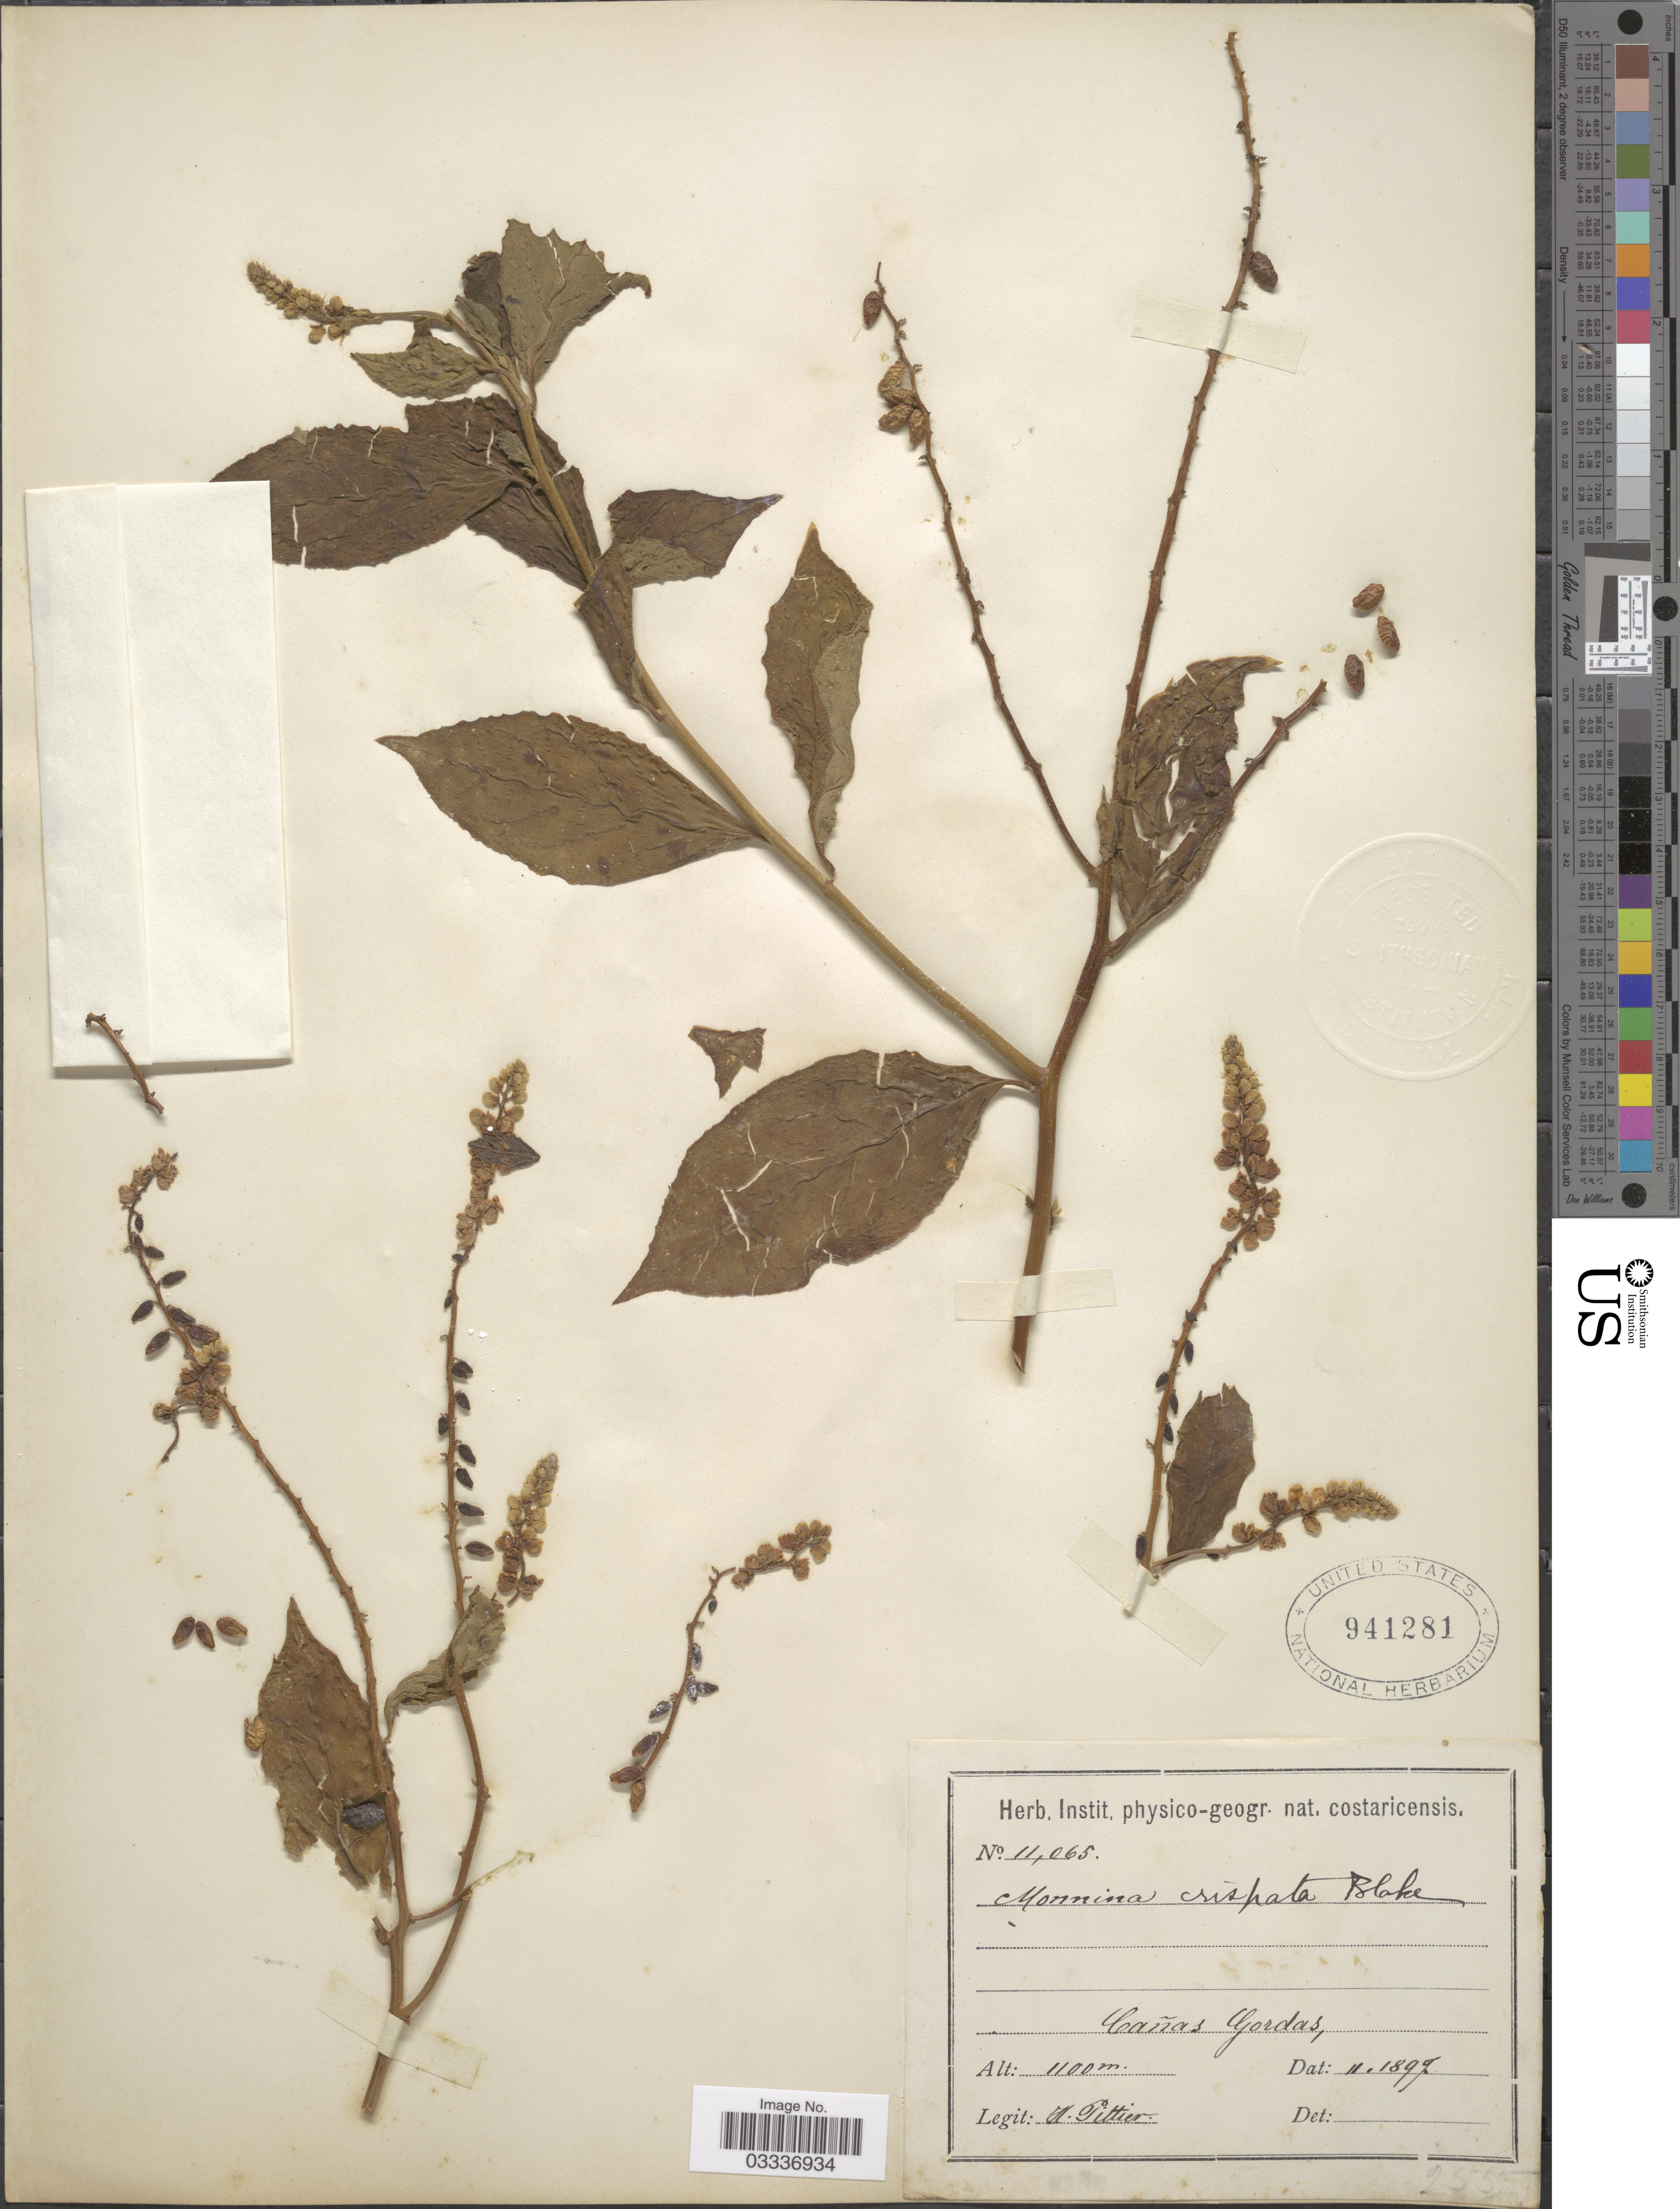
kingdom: Plantae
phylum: Tracheophyta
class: Magnoliopsida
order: Fabales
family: Polygalaceae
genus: Monnina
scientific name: Monnina sylvatica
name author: Schltdl. & Cham.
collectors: H. F. Pittier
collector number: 11065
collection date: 1897-02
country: Costa Rica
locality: Cañas Gordas.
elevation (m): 1100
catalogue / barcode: US 941281